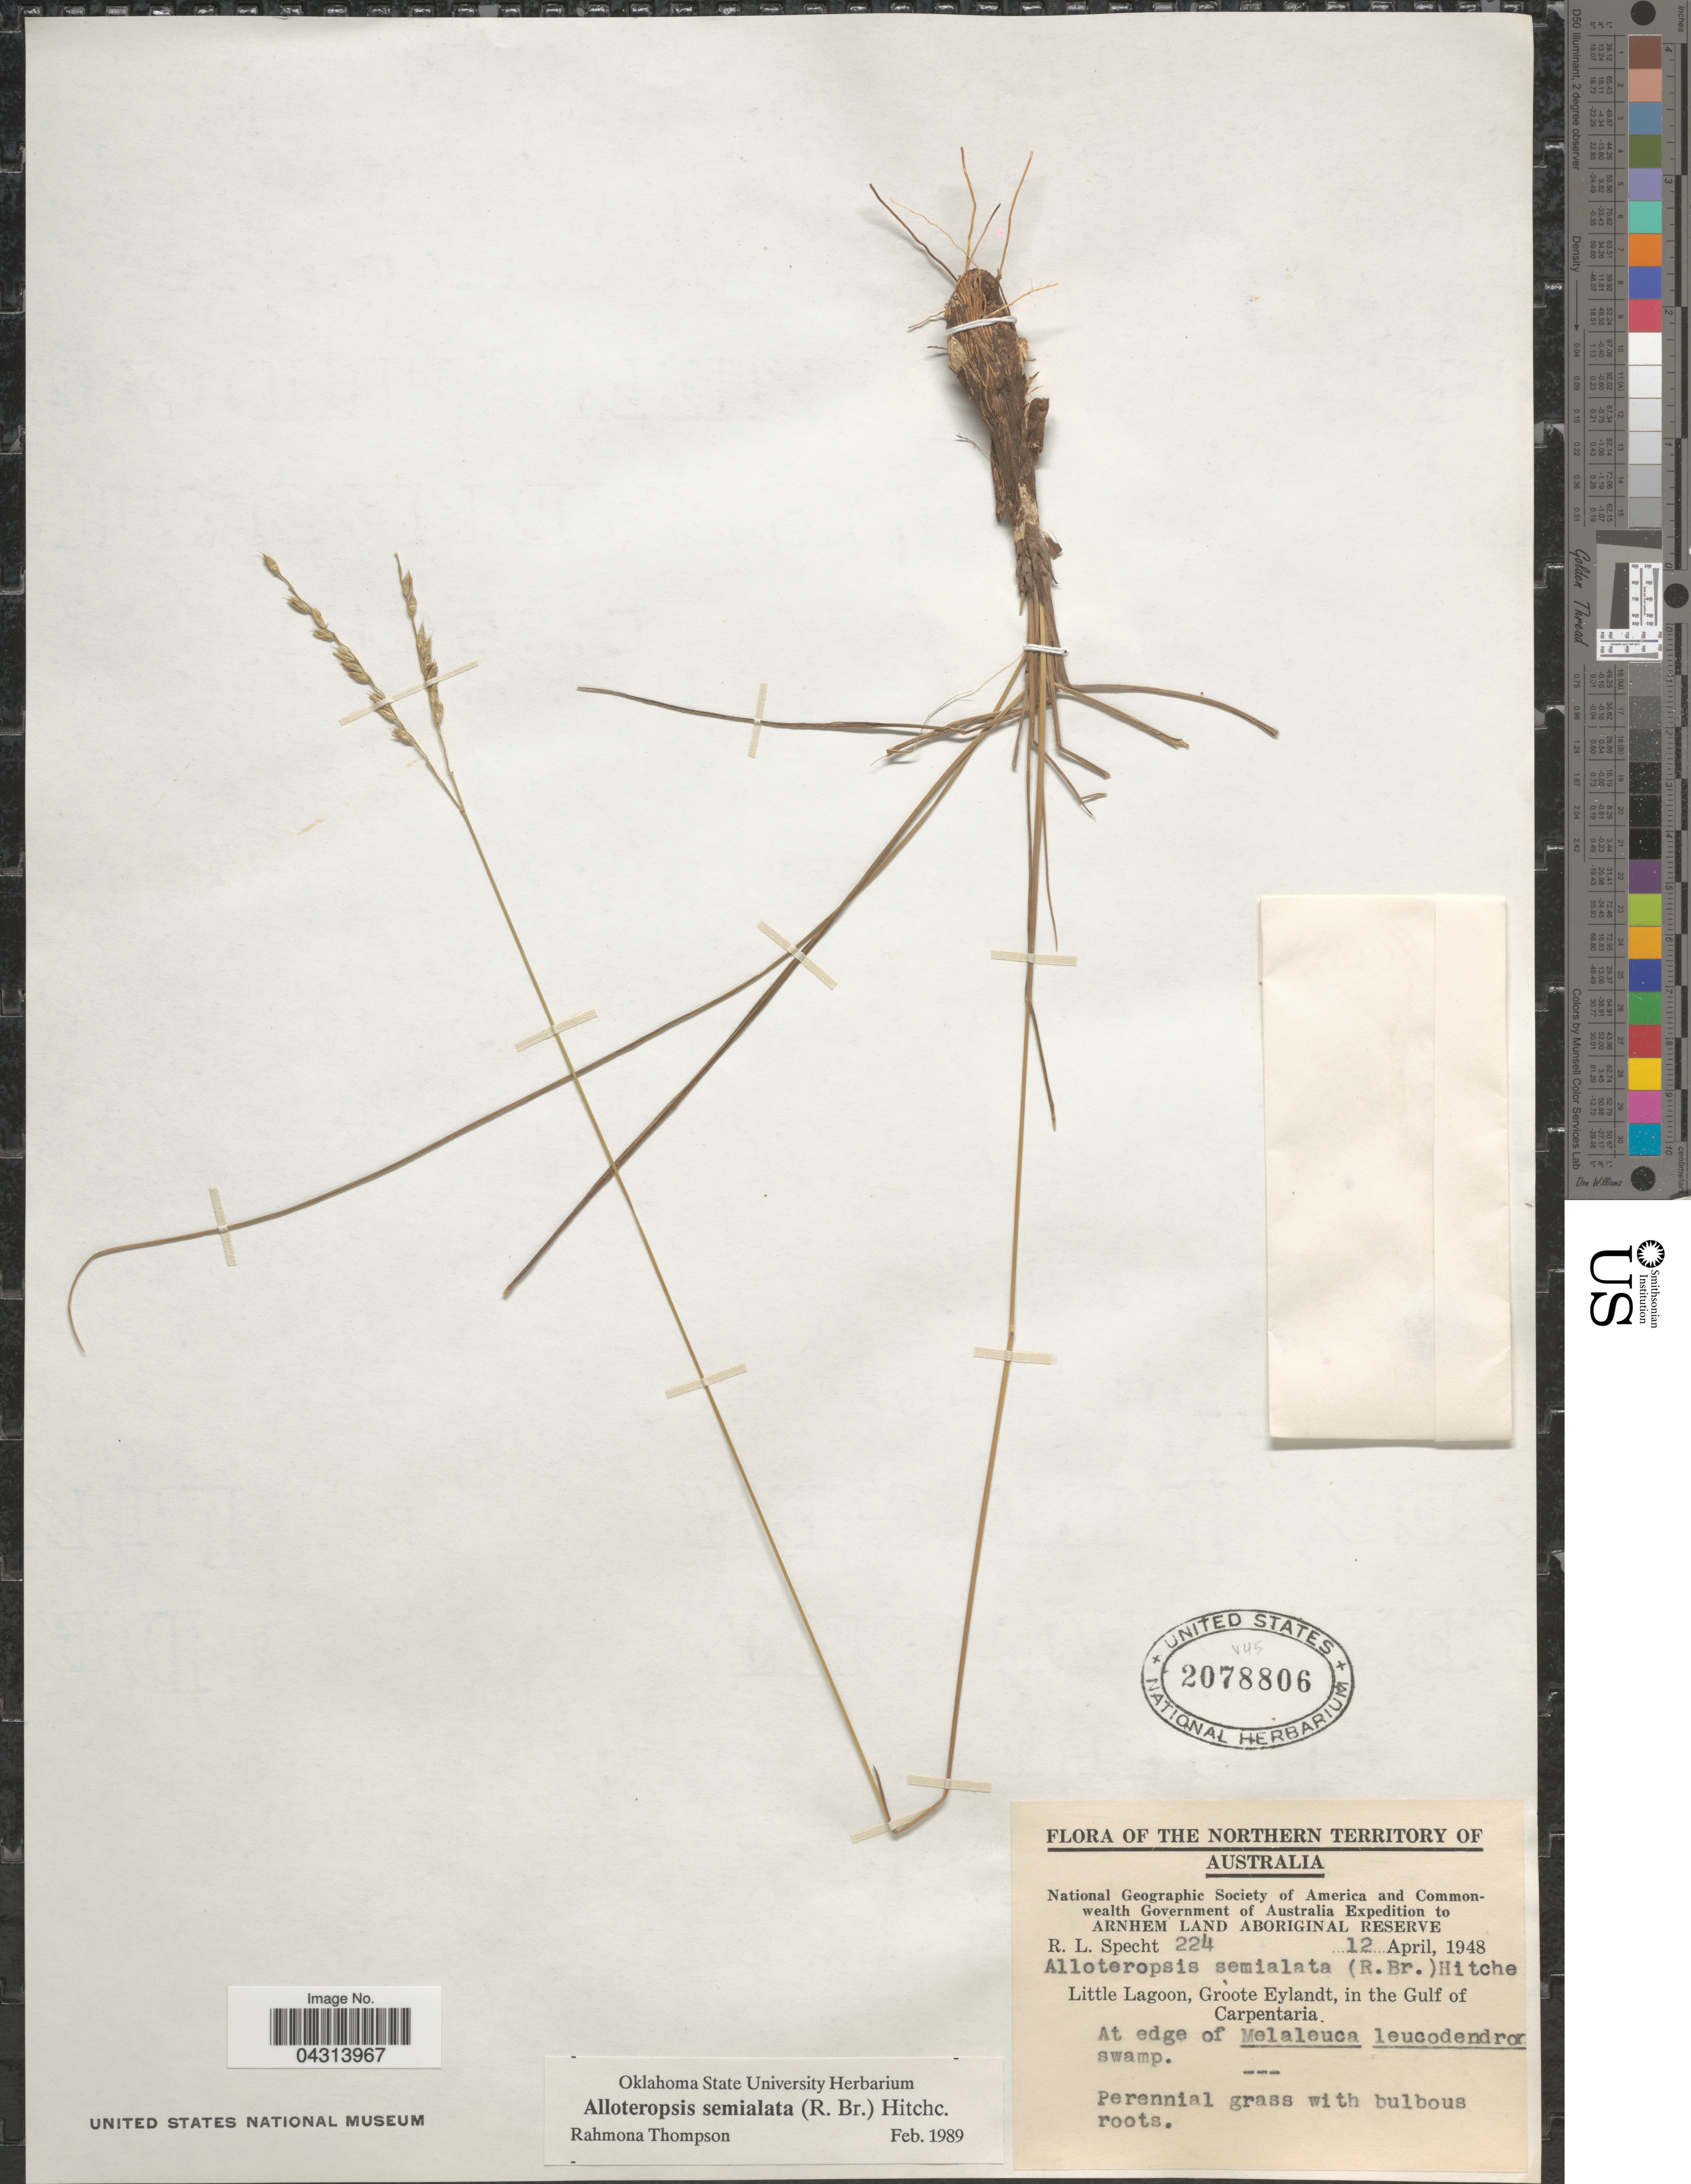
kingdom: Plantae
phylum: Tracheophyta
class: Liliopsida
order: Poales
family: Poaceae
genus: Alloteropsis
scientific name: Alloteropsis semialata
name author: (R. Br.) Hitchc.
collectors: R. L. Specht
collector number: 224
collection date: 1948-04-12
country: Australia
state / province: Northern Territory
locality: The Northern Territory Of Australia. National Geographic Society of America and Commonwealth Government of Australia Expedition to Arnhem Land Aboriginal Reserve. Little Laggoon, Groote Eylandt, in the Gulf of Carpentaria.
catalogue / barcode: US 2078806